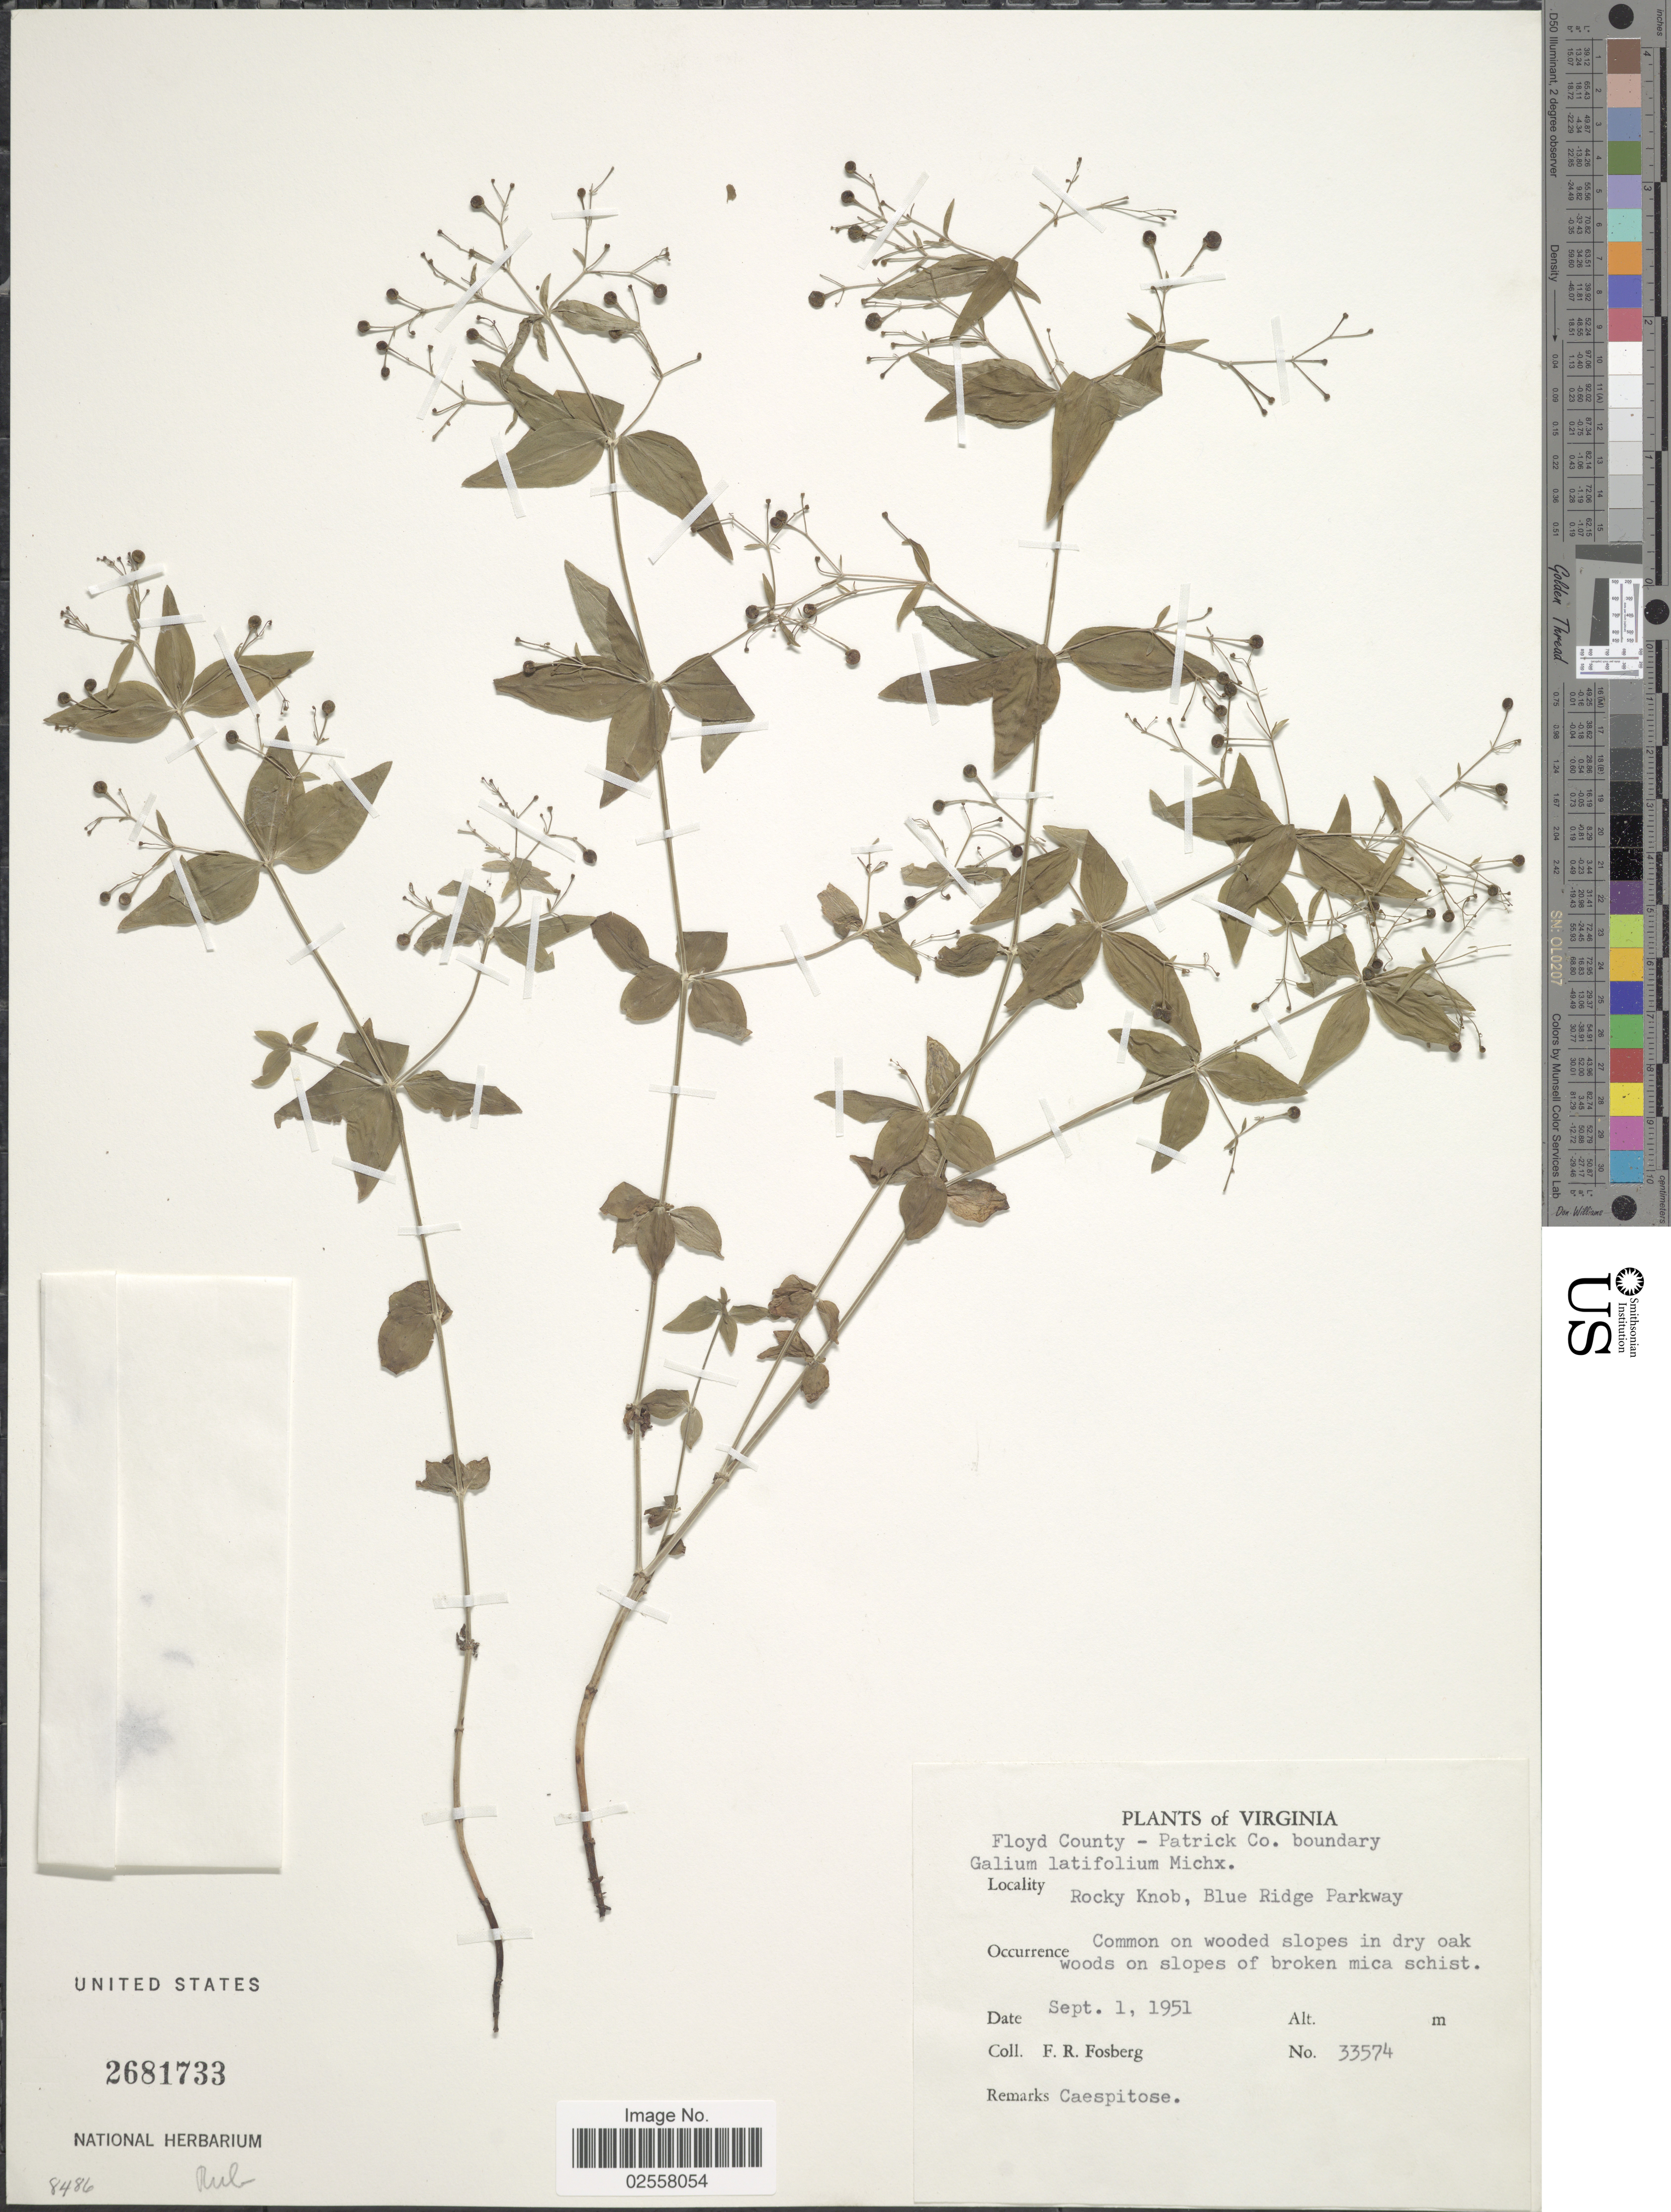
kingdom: Plantae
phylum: Tracheophyta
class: Magnoliopsida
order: Gentianales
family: Rubiaceae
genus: Galium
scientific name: Galium latifolium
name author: Michx.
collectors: F. R. Fosberg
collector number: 33574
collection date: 1951-09-01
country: United States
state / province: Virginia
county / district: Floyd / Patrick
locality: Floyd County - Patrick Co. boundary, Rocky Knob, Blue Ridge Parkway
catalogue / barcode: US 2681733